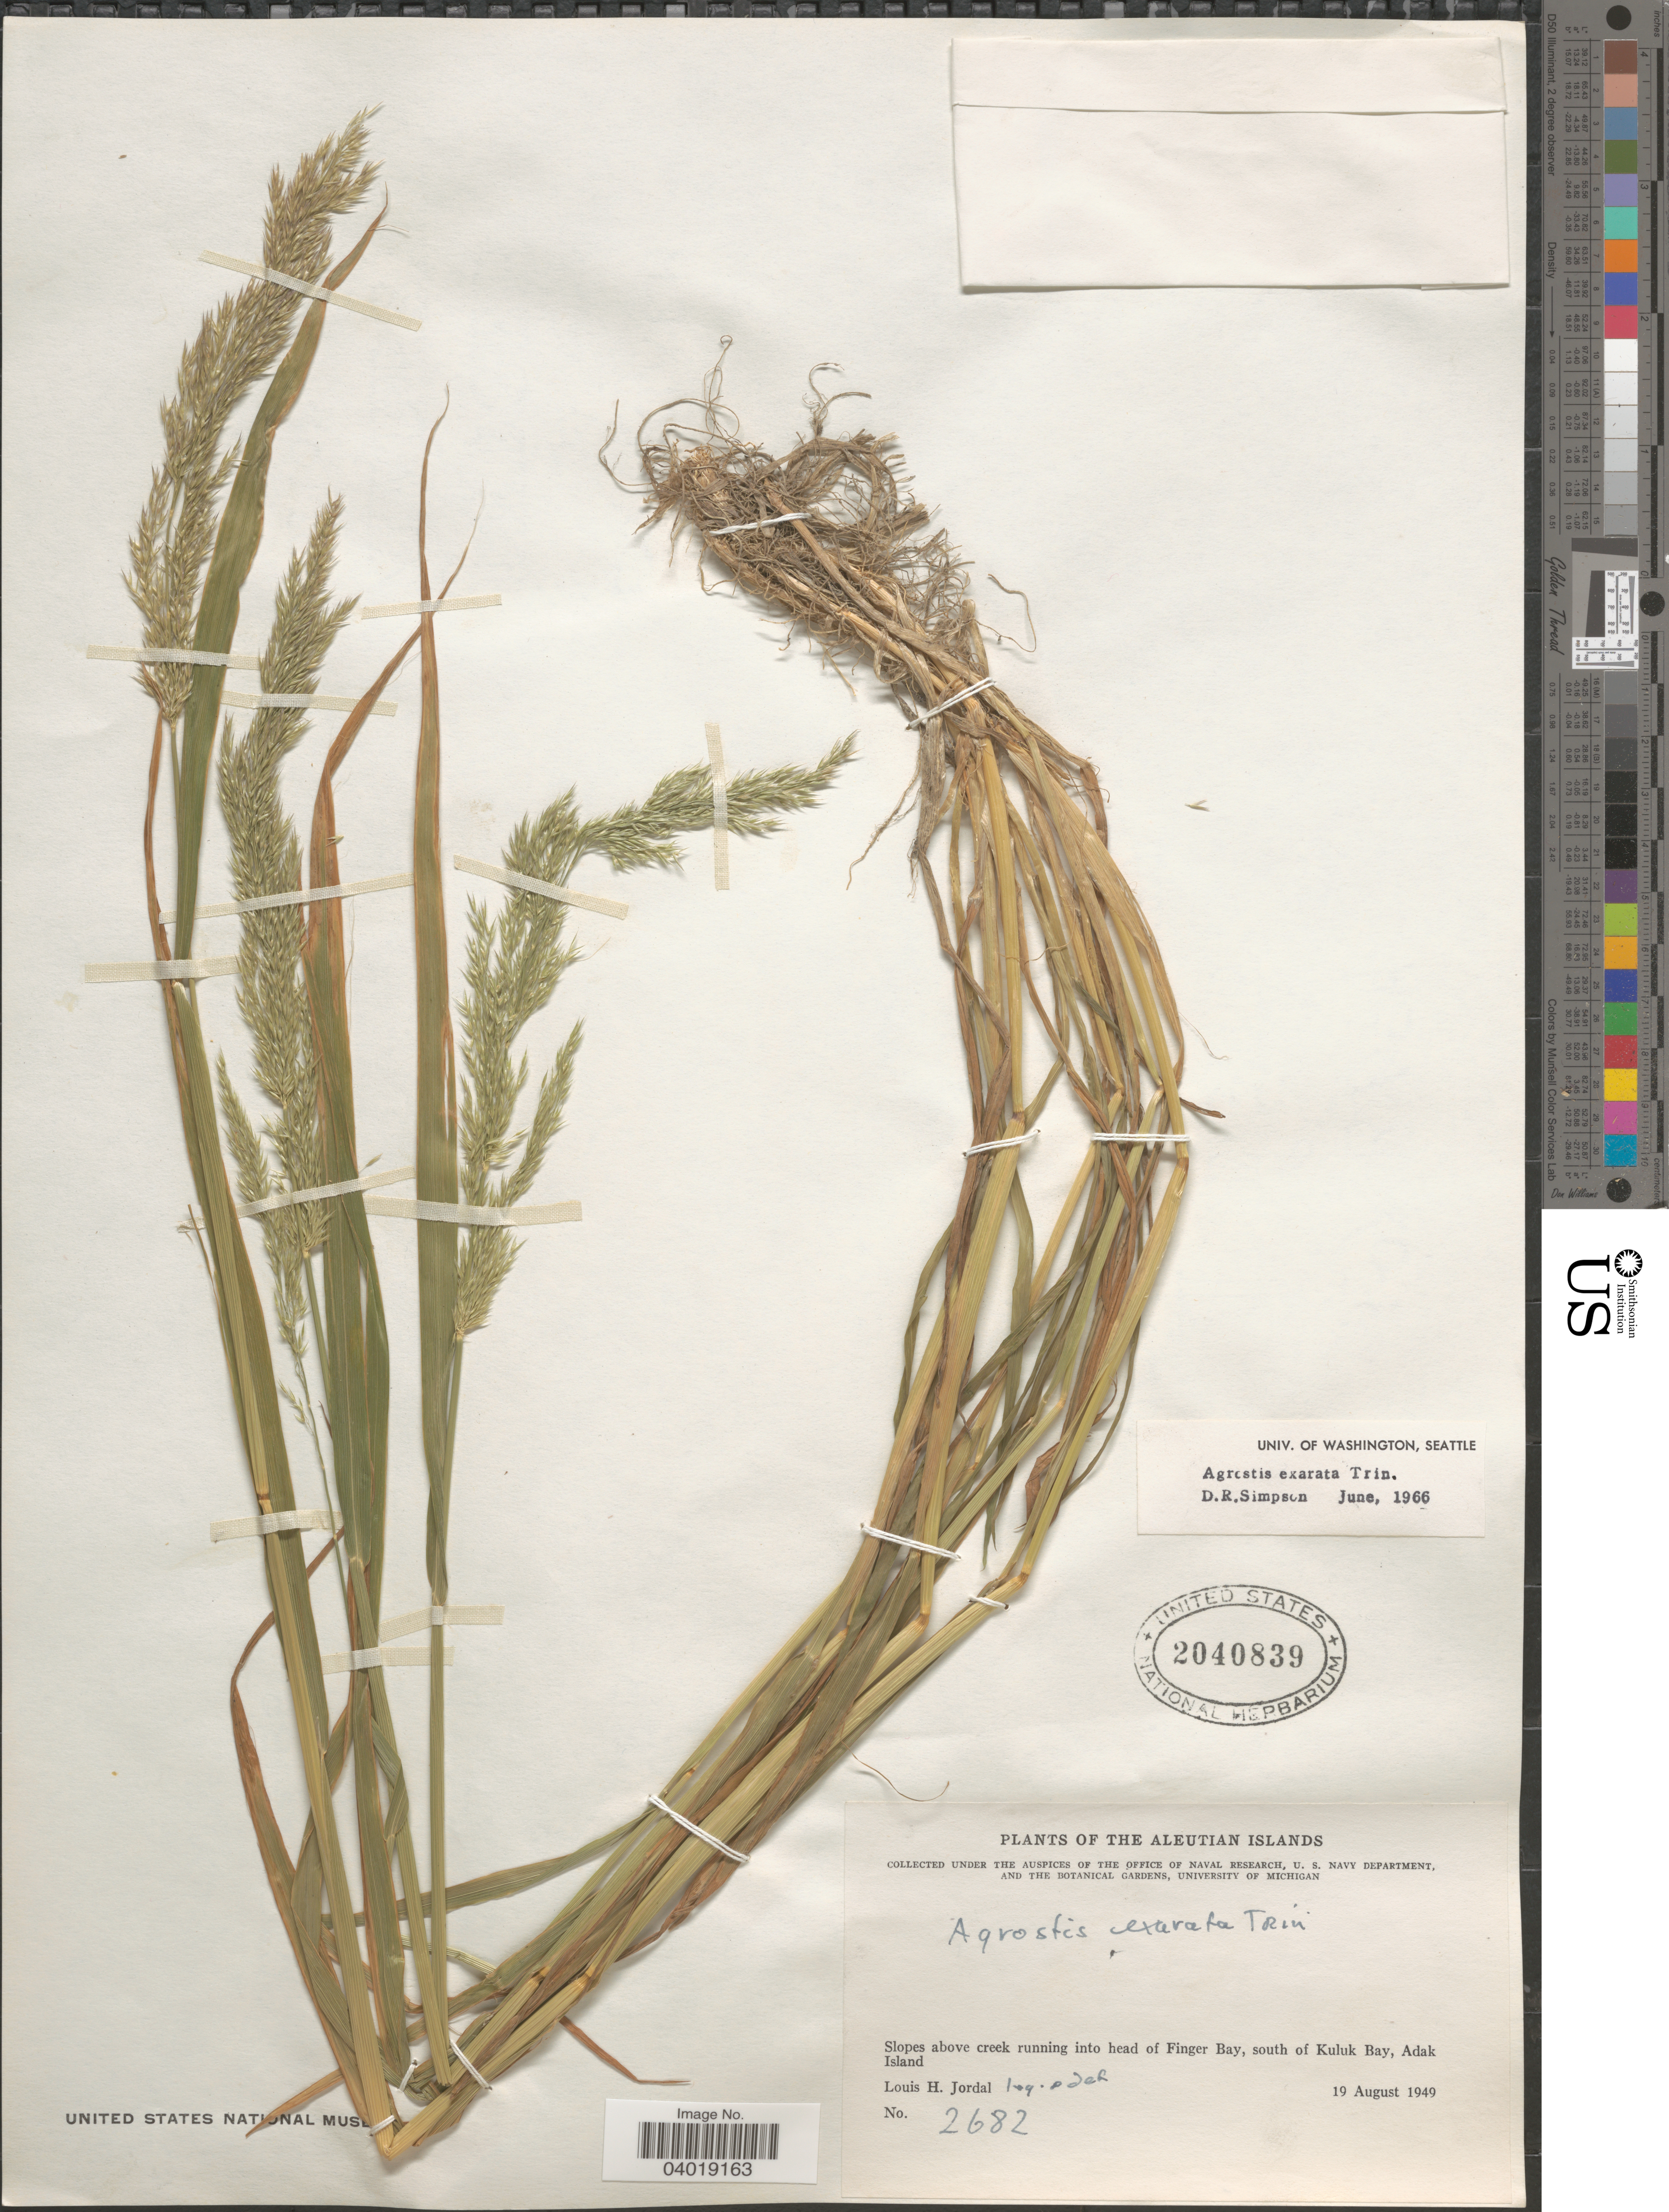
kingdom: Plantae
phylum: Tracheophyta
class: Liliopsida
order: Poales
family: Poaceae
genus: Agrostis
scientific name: Agrostis exarata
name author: Trin.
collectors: L. Jordal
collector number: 2682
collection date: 1949-08-19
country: United States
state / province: Alaska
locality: The Aleutian Islands. Slopes above creek running into head of Finger Bay, south of Kuluk Bay, Adak Island.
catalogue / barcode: US 2040839